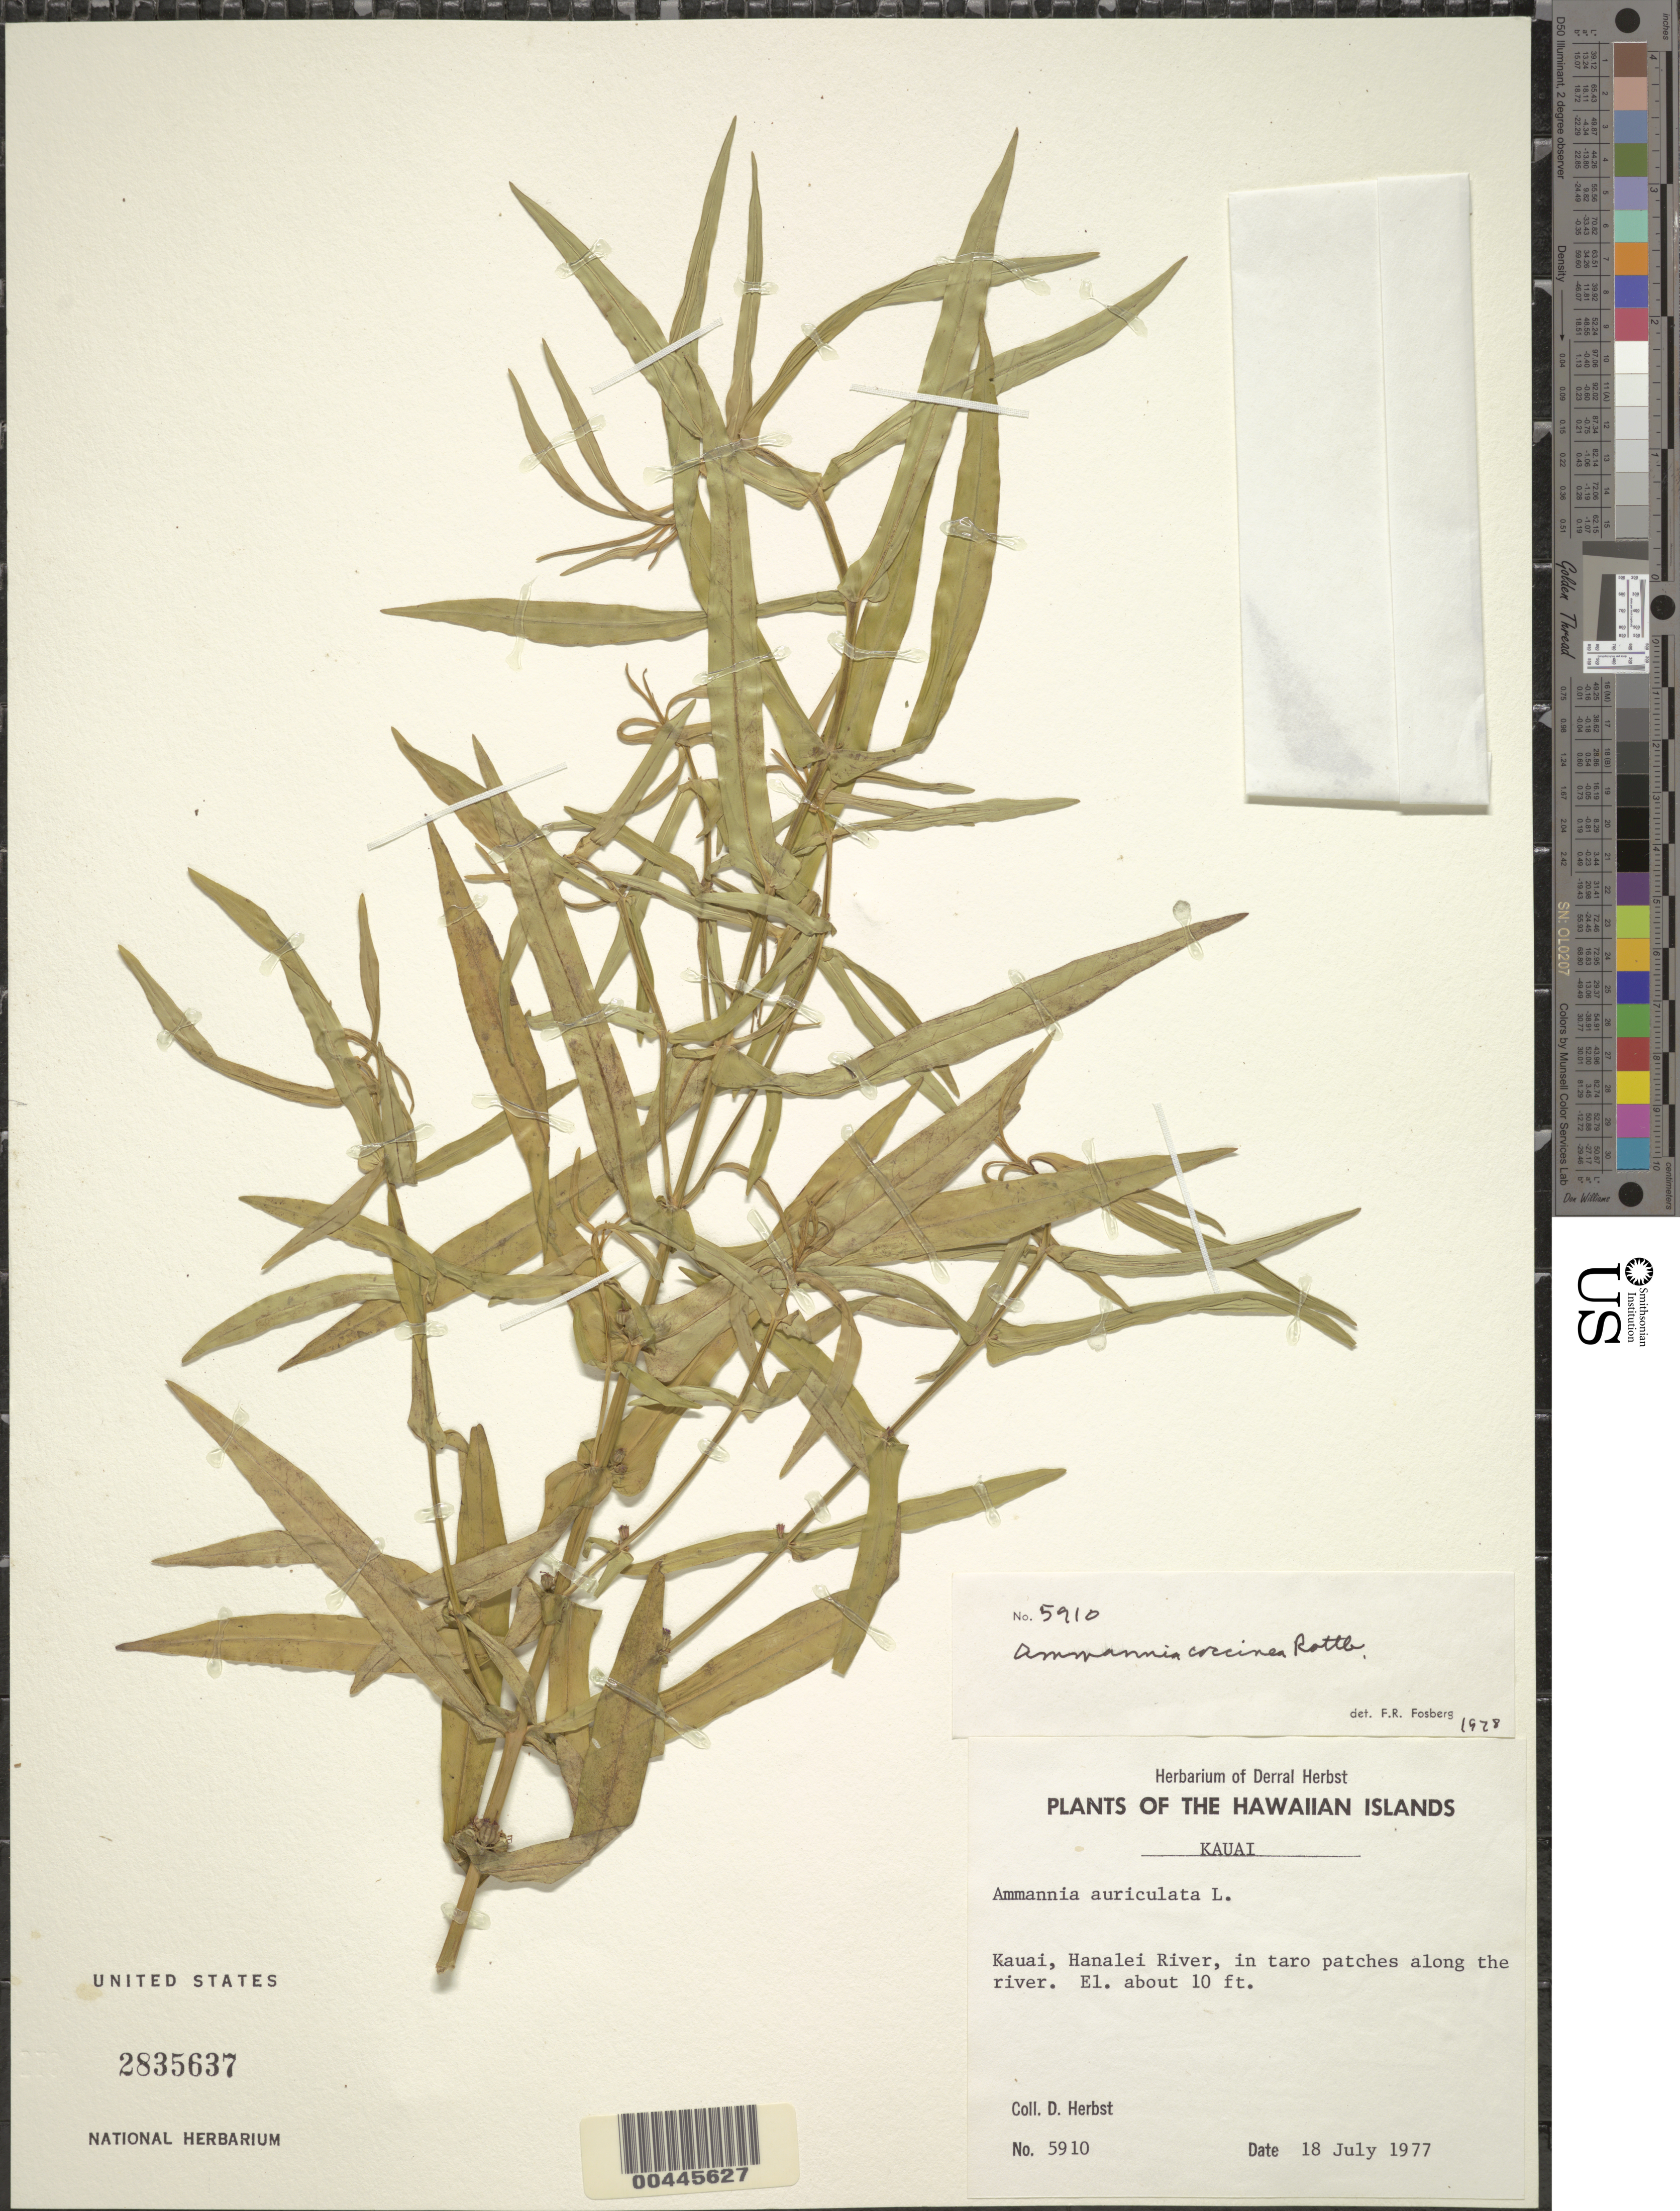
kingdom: Plantae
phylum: Tracheophyta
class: Magnoliopsida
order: Myrtales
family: Lythraceae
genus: Ammannia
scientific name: Ammannia coccinea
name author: Rottb.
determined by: Fosberg, F. R.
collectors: D. R. Herbst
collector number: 5910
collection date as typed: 18 Jul 1977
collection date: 1977-07-18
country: United States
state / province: Hawaii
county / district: Kauai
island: Kaua'i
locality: Hanalei River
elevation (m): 3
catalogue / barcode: US 2835637